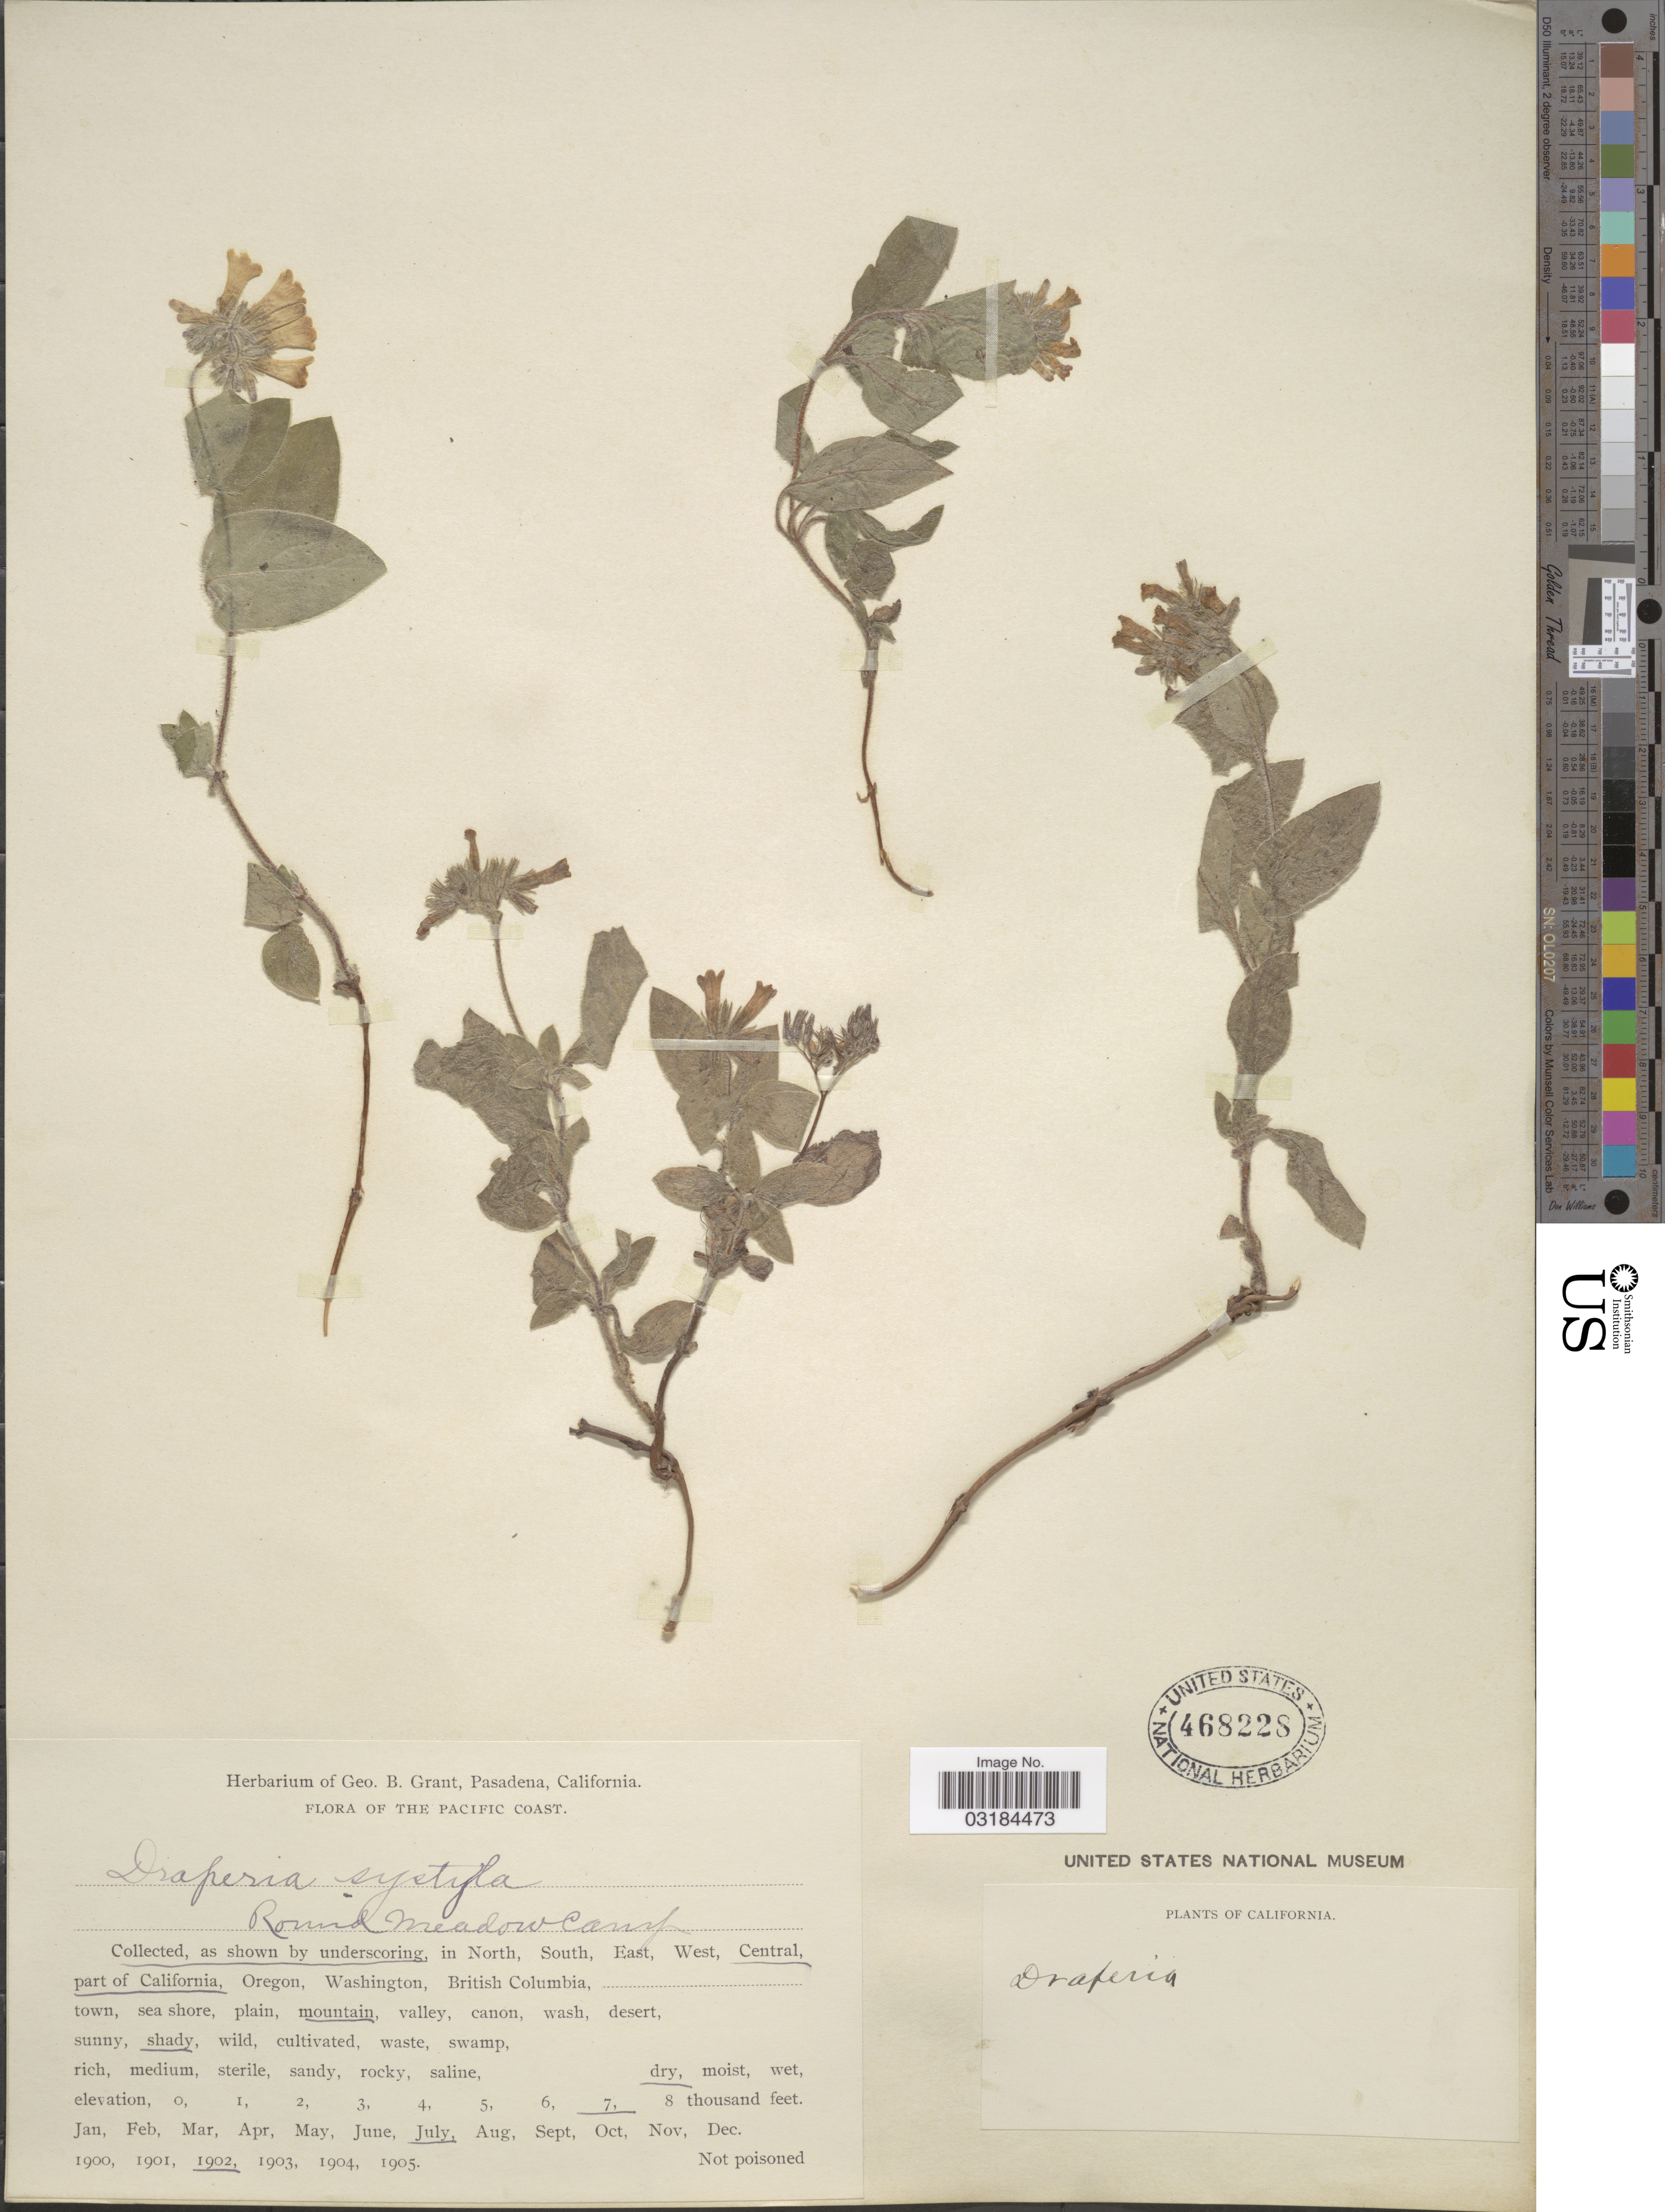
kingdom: Plantae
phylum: Tracheophyta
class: Magnoliopsida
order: Boraginales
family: Hydrophyllaceae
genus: Draperia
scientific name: Draperia systyla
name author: (A. Gray) Torr.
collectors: ex herb. Geo. B. Grant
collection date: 1902-07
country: United States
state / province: California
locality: The Pacific Coast. Central part of California.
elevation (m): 2134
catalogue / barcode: US 468228